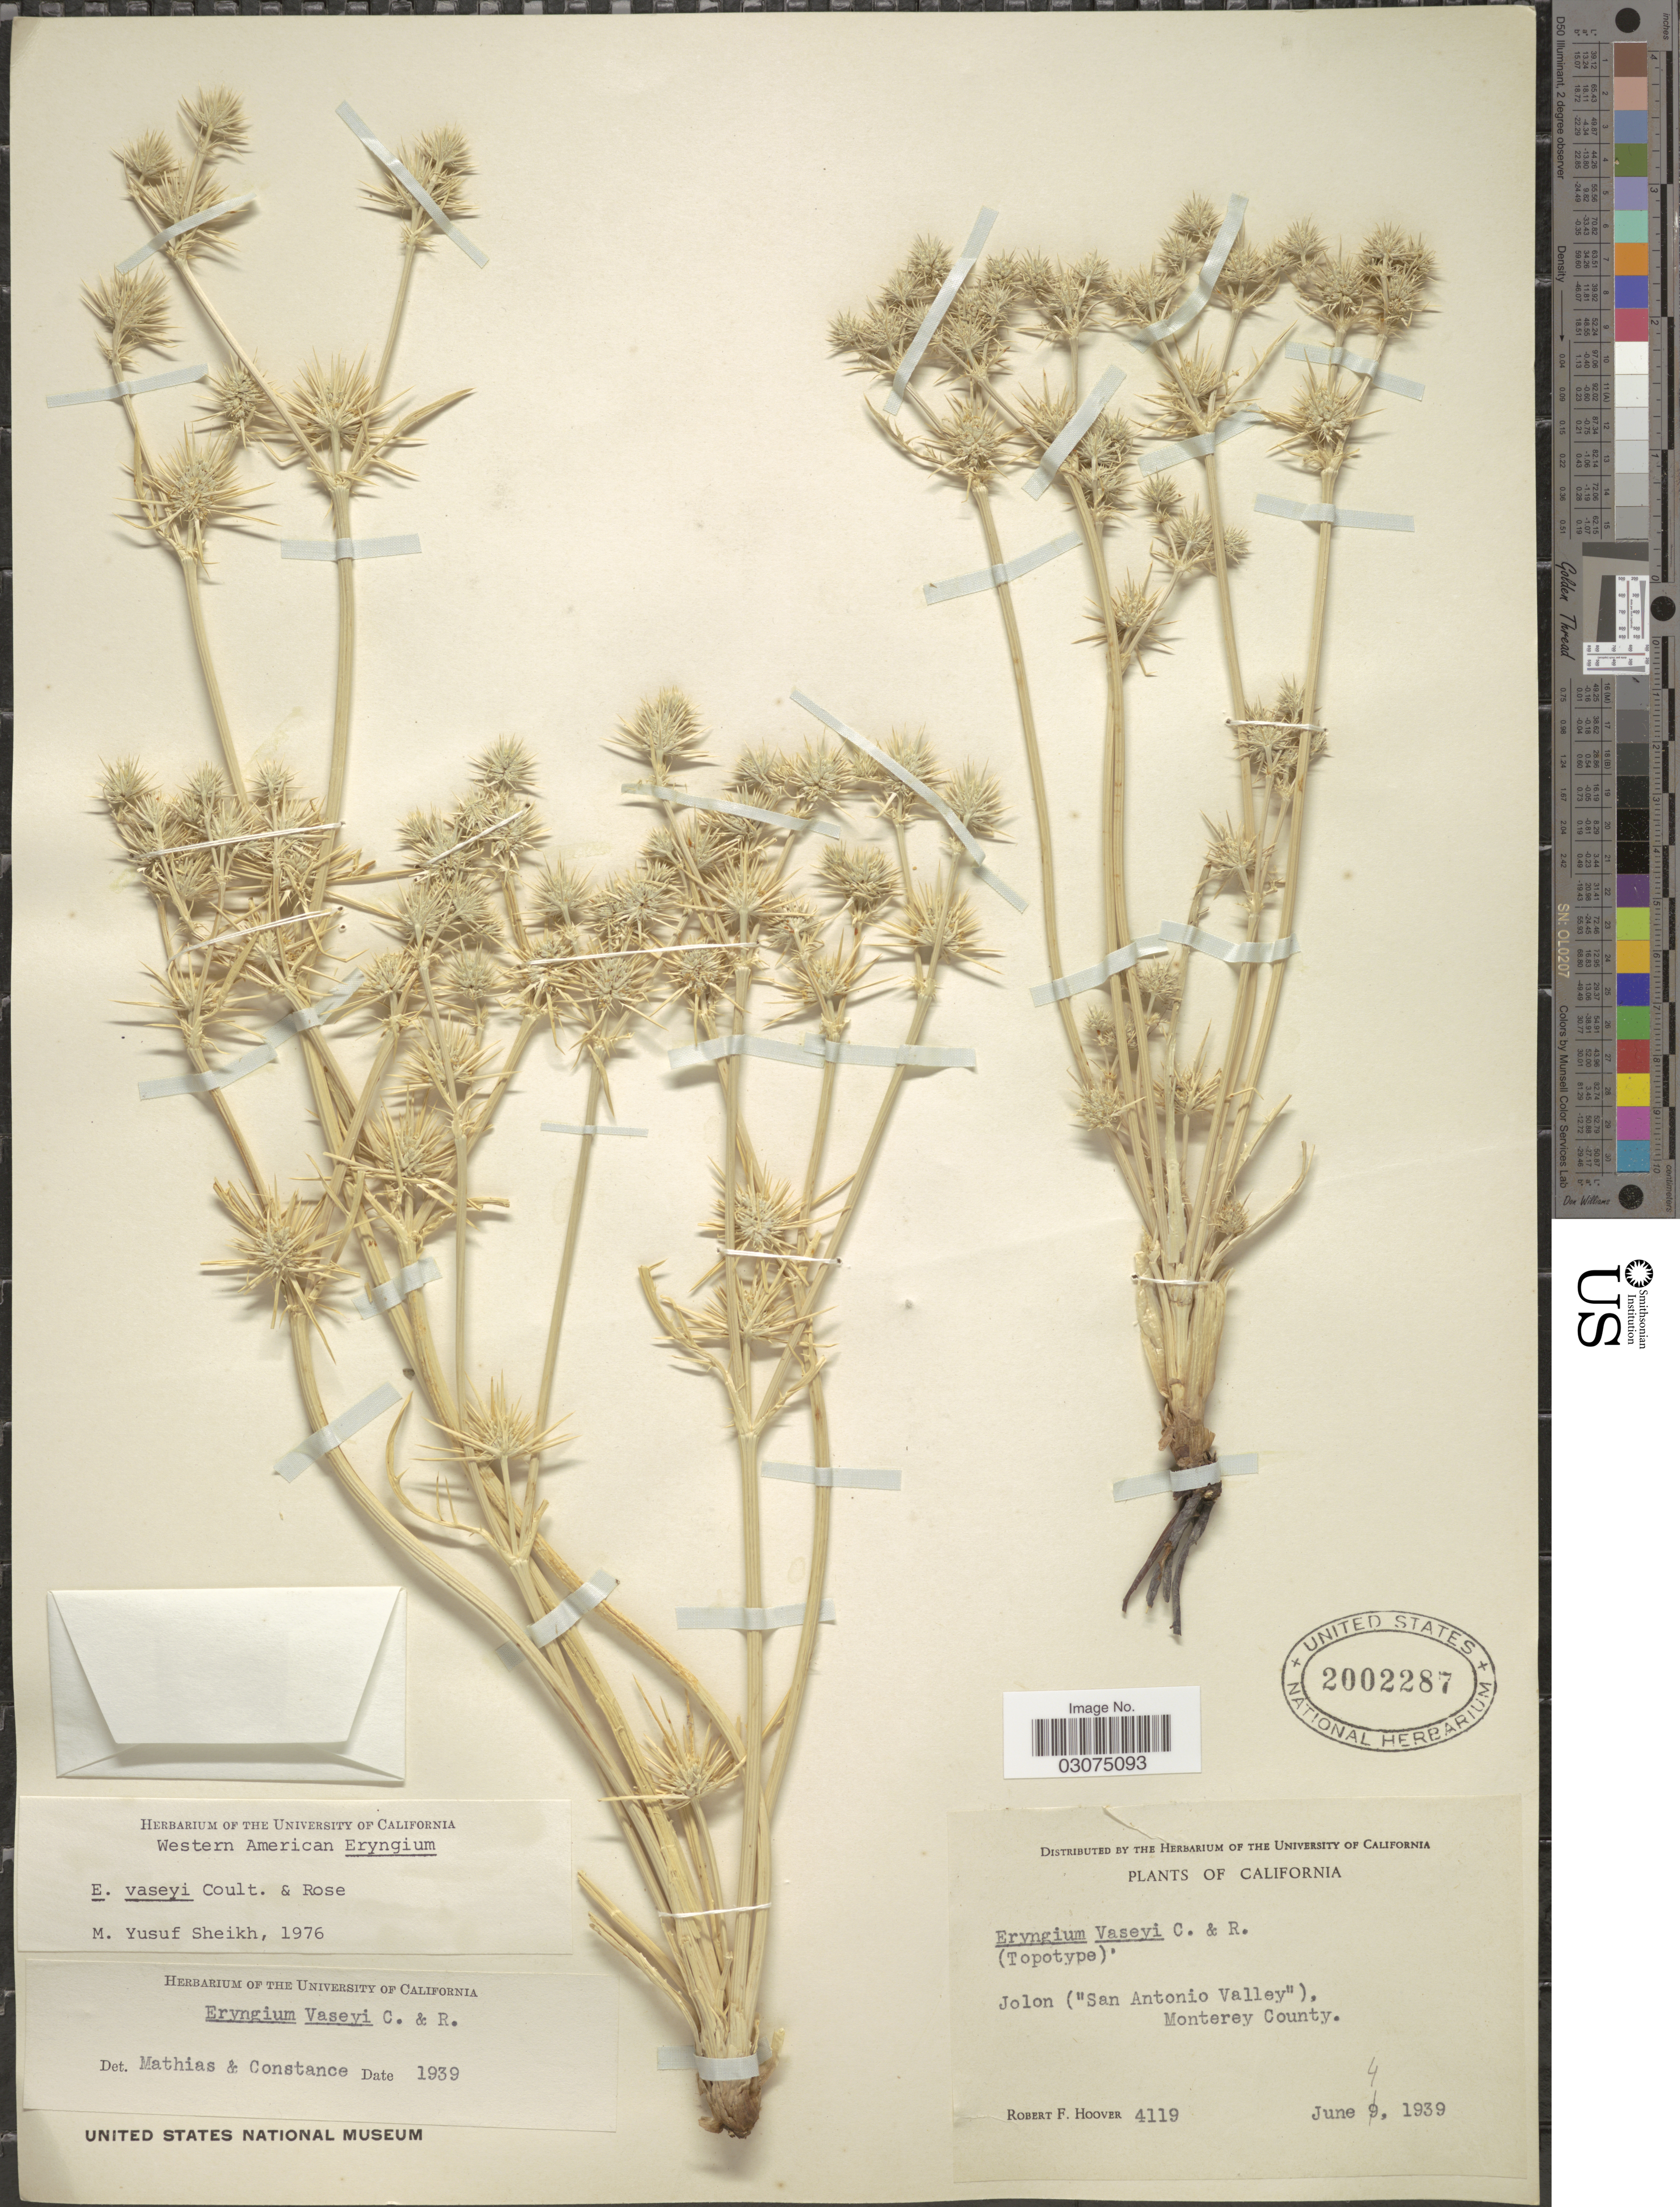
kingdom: Plantae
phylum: Tracheophyta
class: Magnoliopsida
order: Apiales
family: Apiaceae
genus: Eryngium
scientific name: Eryngium vaseyi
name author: J.M. Coult. & Rose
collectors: R. F. Hoover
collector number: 4119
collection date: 1939-06-04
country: United States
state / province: California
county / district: Monterey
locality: Jolon ("San Antonio Valley"). Monterey County.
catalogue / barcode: US 2002287